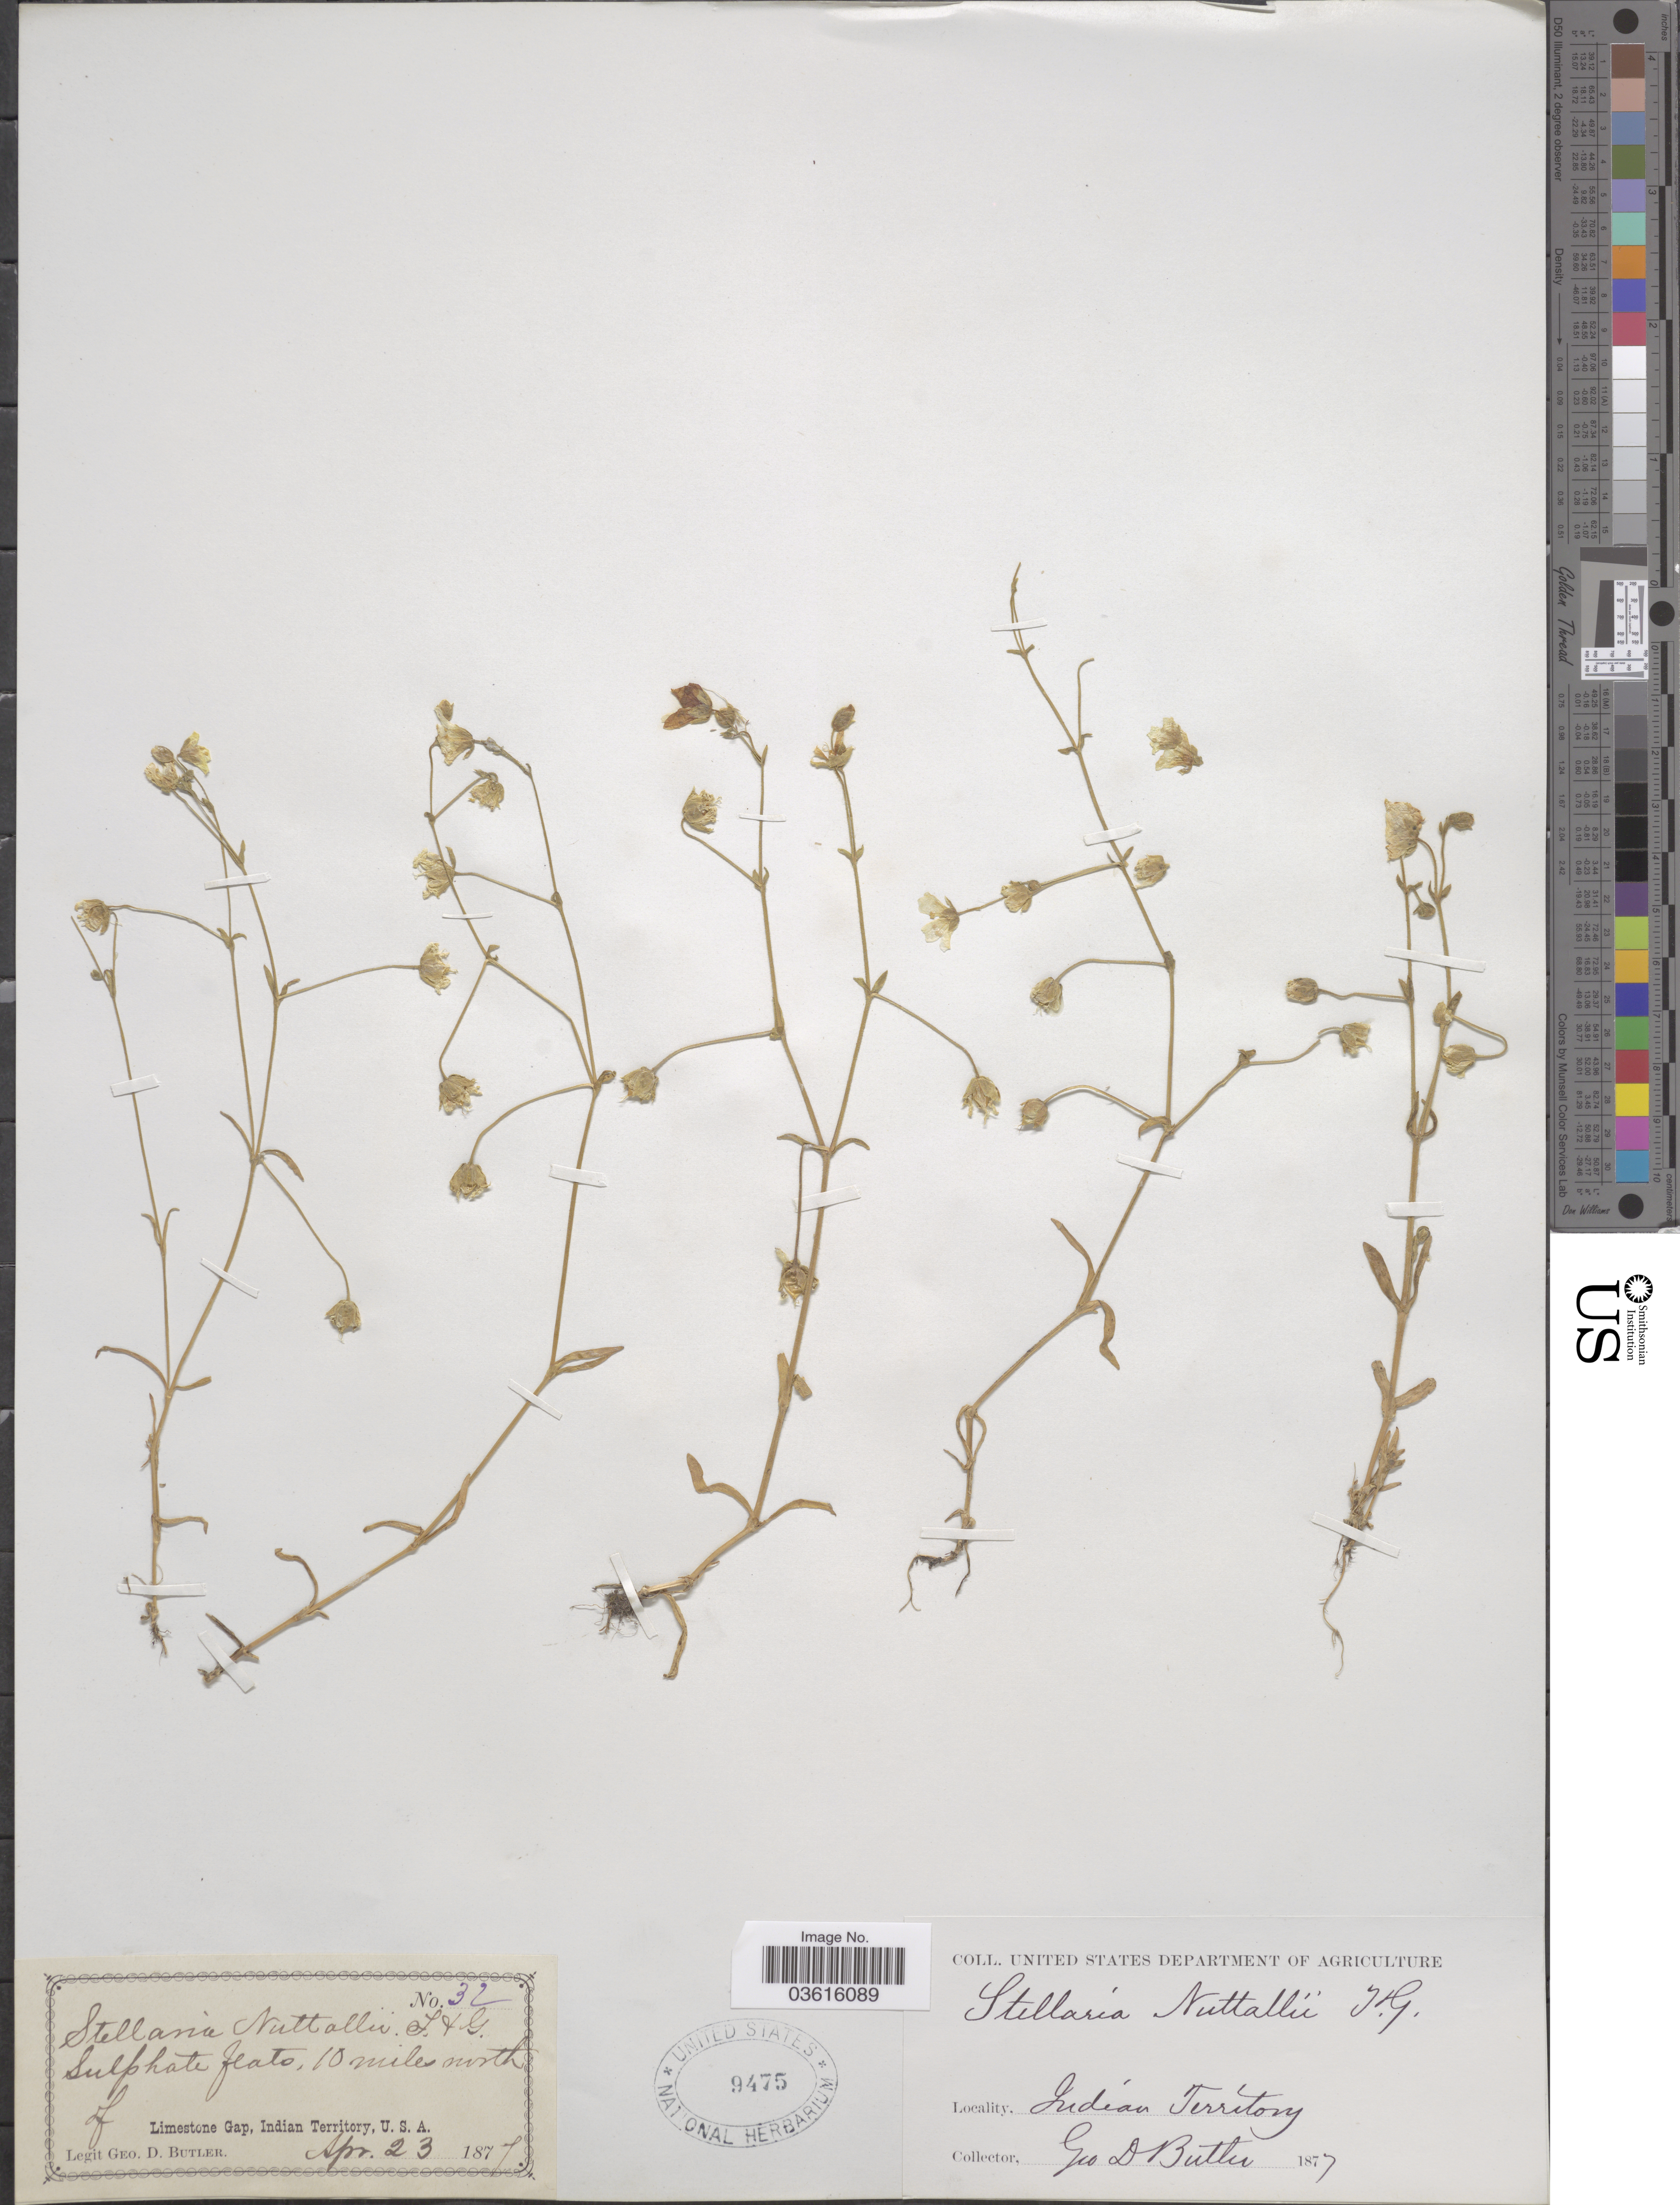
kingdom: Plantae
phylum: Tracheophyta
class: Magnoliopsida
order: Caryophyllales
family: Caryophyllaceae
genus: Minuartia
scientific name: Minuartia drummondii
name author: (Shinners) McNeill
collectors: G. D. Butler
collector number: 32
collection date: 1877-04-23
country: United States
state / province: Oklahoma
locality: Sulphate flats, 10 miles north of Limestone Gap, Indian Territory.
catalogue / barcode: US 9475